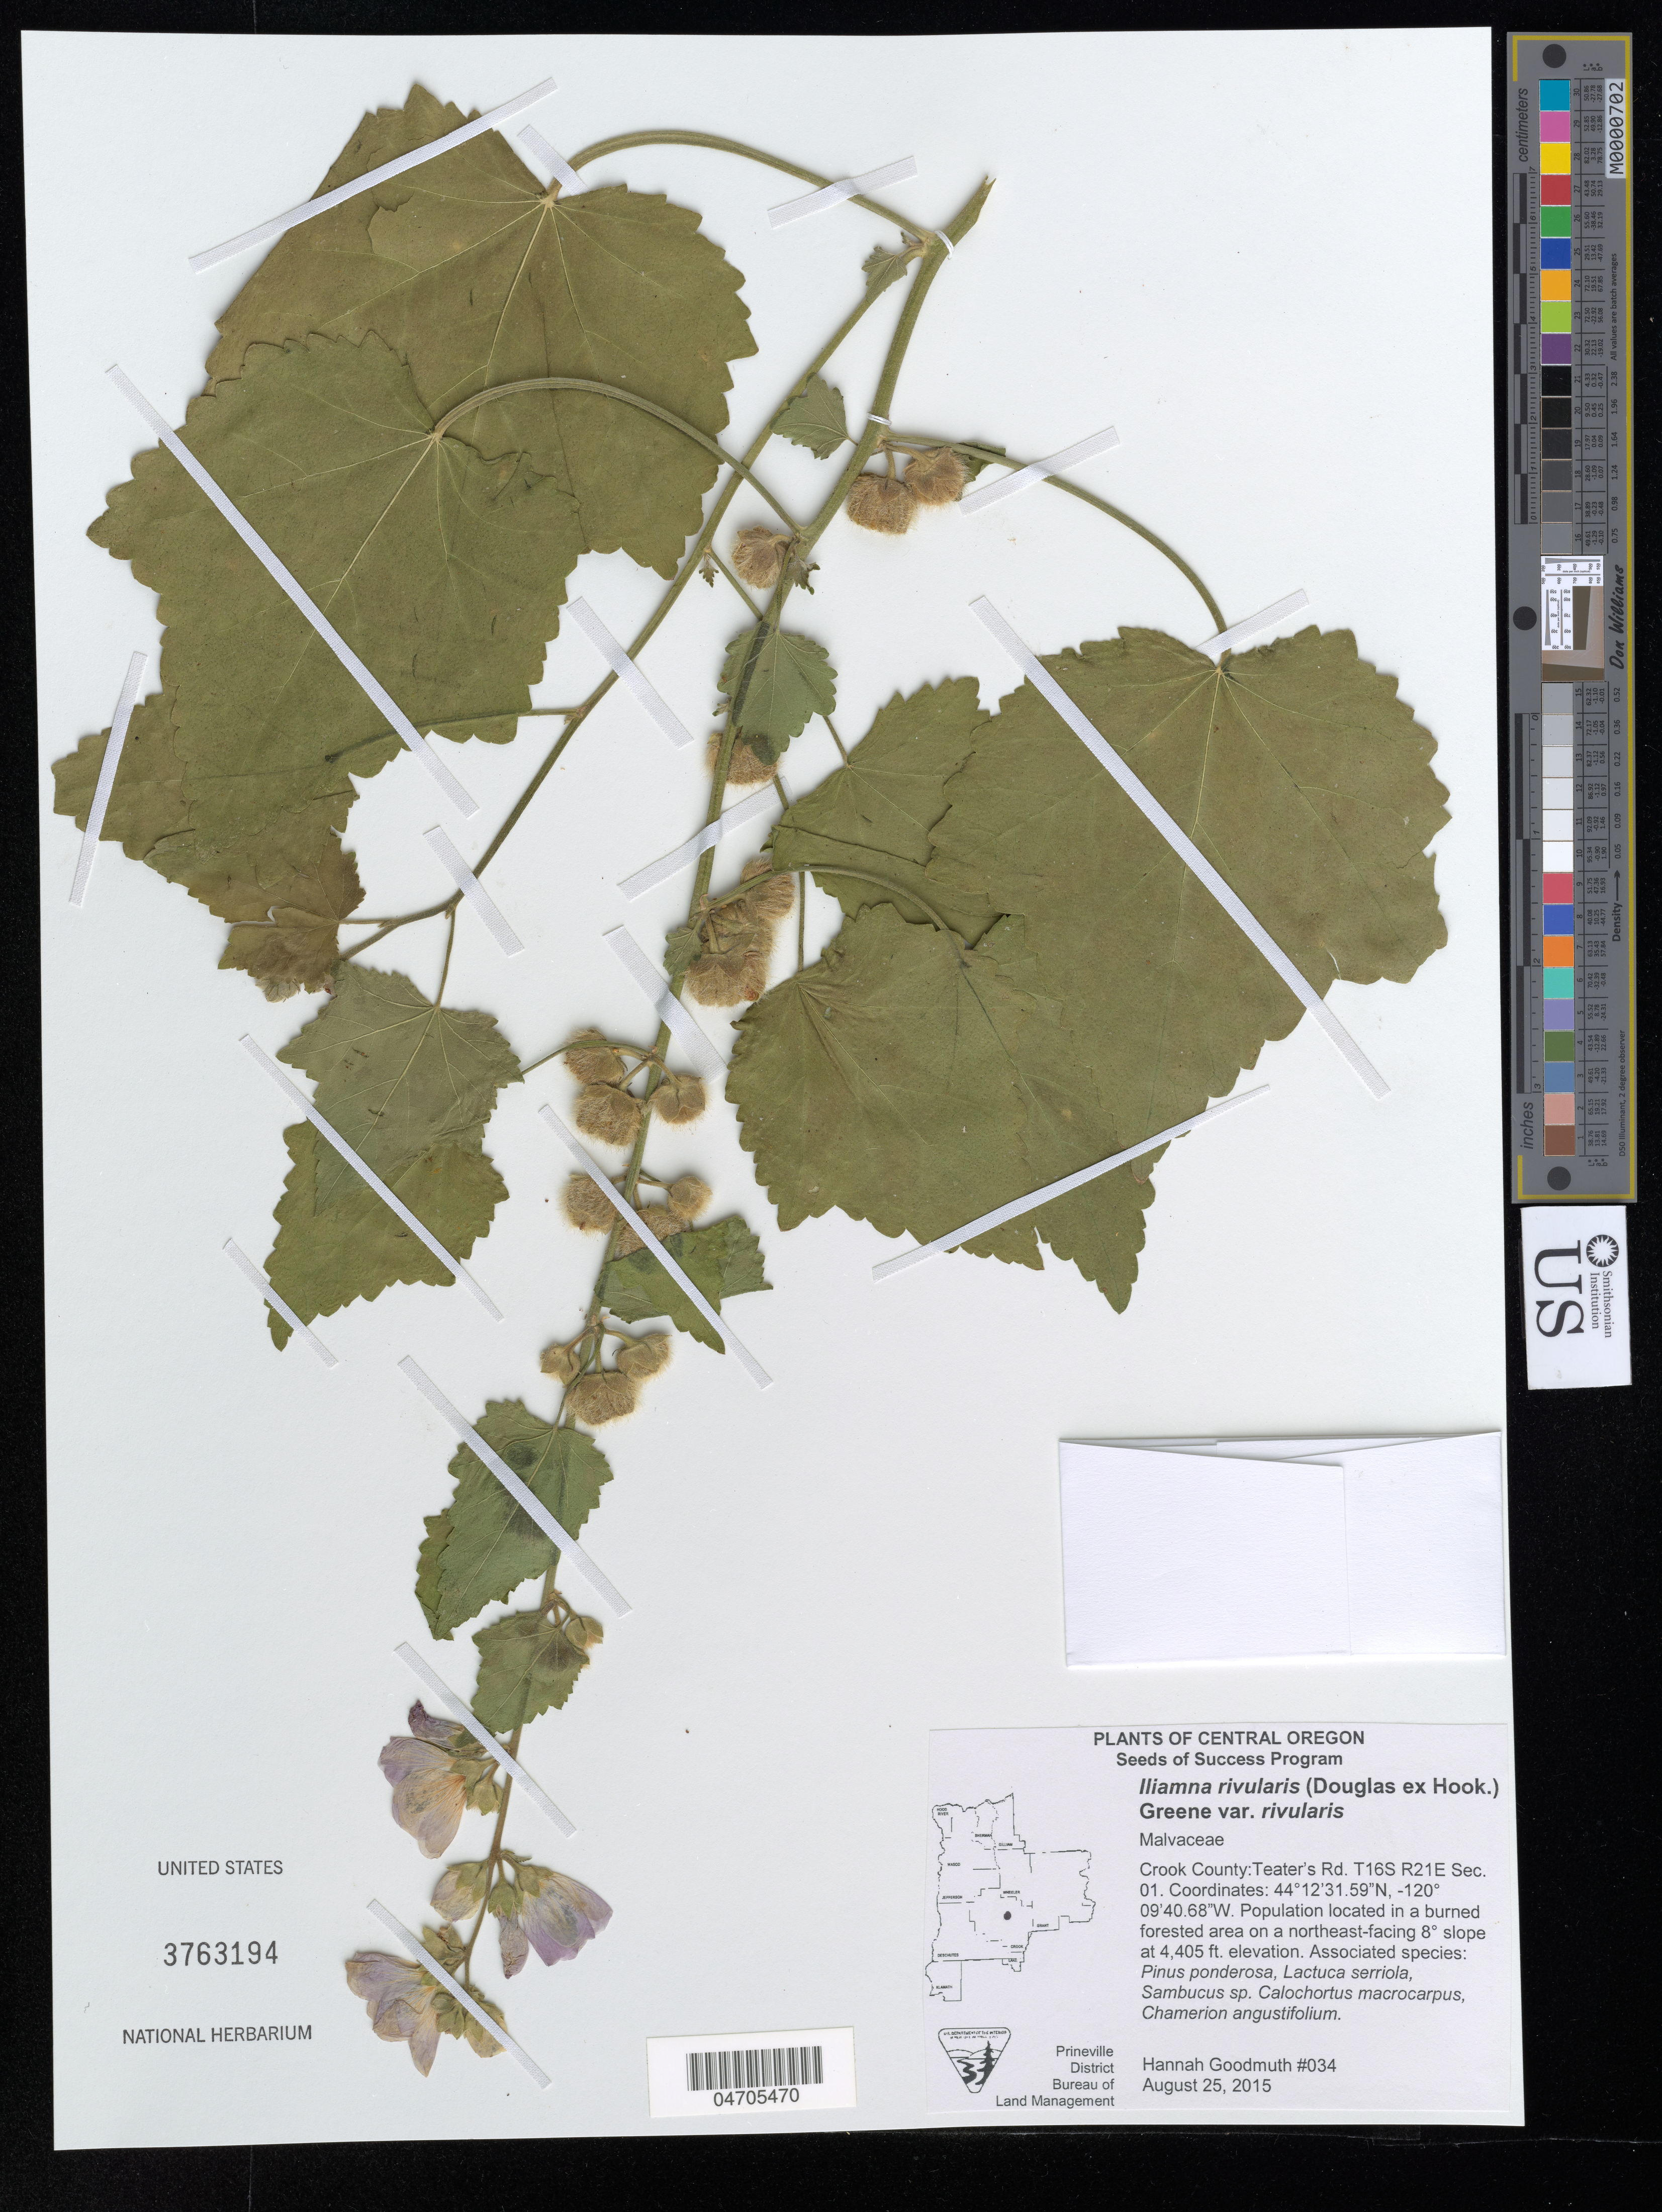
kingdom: Plantae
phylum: Tracheophyta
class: Magnoliopsida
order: Malvales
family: Malvaceae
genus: Iliamna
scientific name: Iliamna rivularis var. rivularis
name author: (Douglas) Greene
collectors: H. Goodmuth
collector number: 034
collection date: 2015-08-25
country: United States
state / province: Oregon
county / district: Crook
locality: Central Oregon. Crook County: Teater's Rd. T16S R21E Sec. 01. Population located in a burned forested area on a northeast-facing 8º slope.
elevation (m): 1343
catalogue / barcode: US 3763194